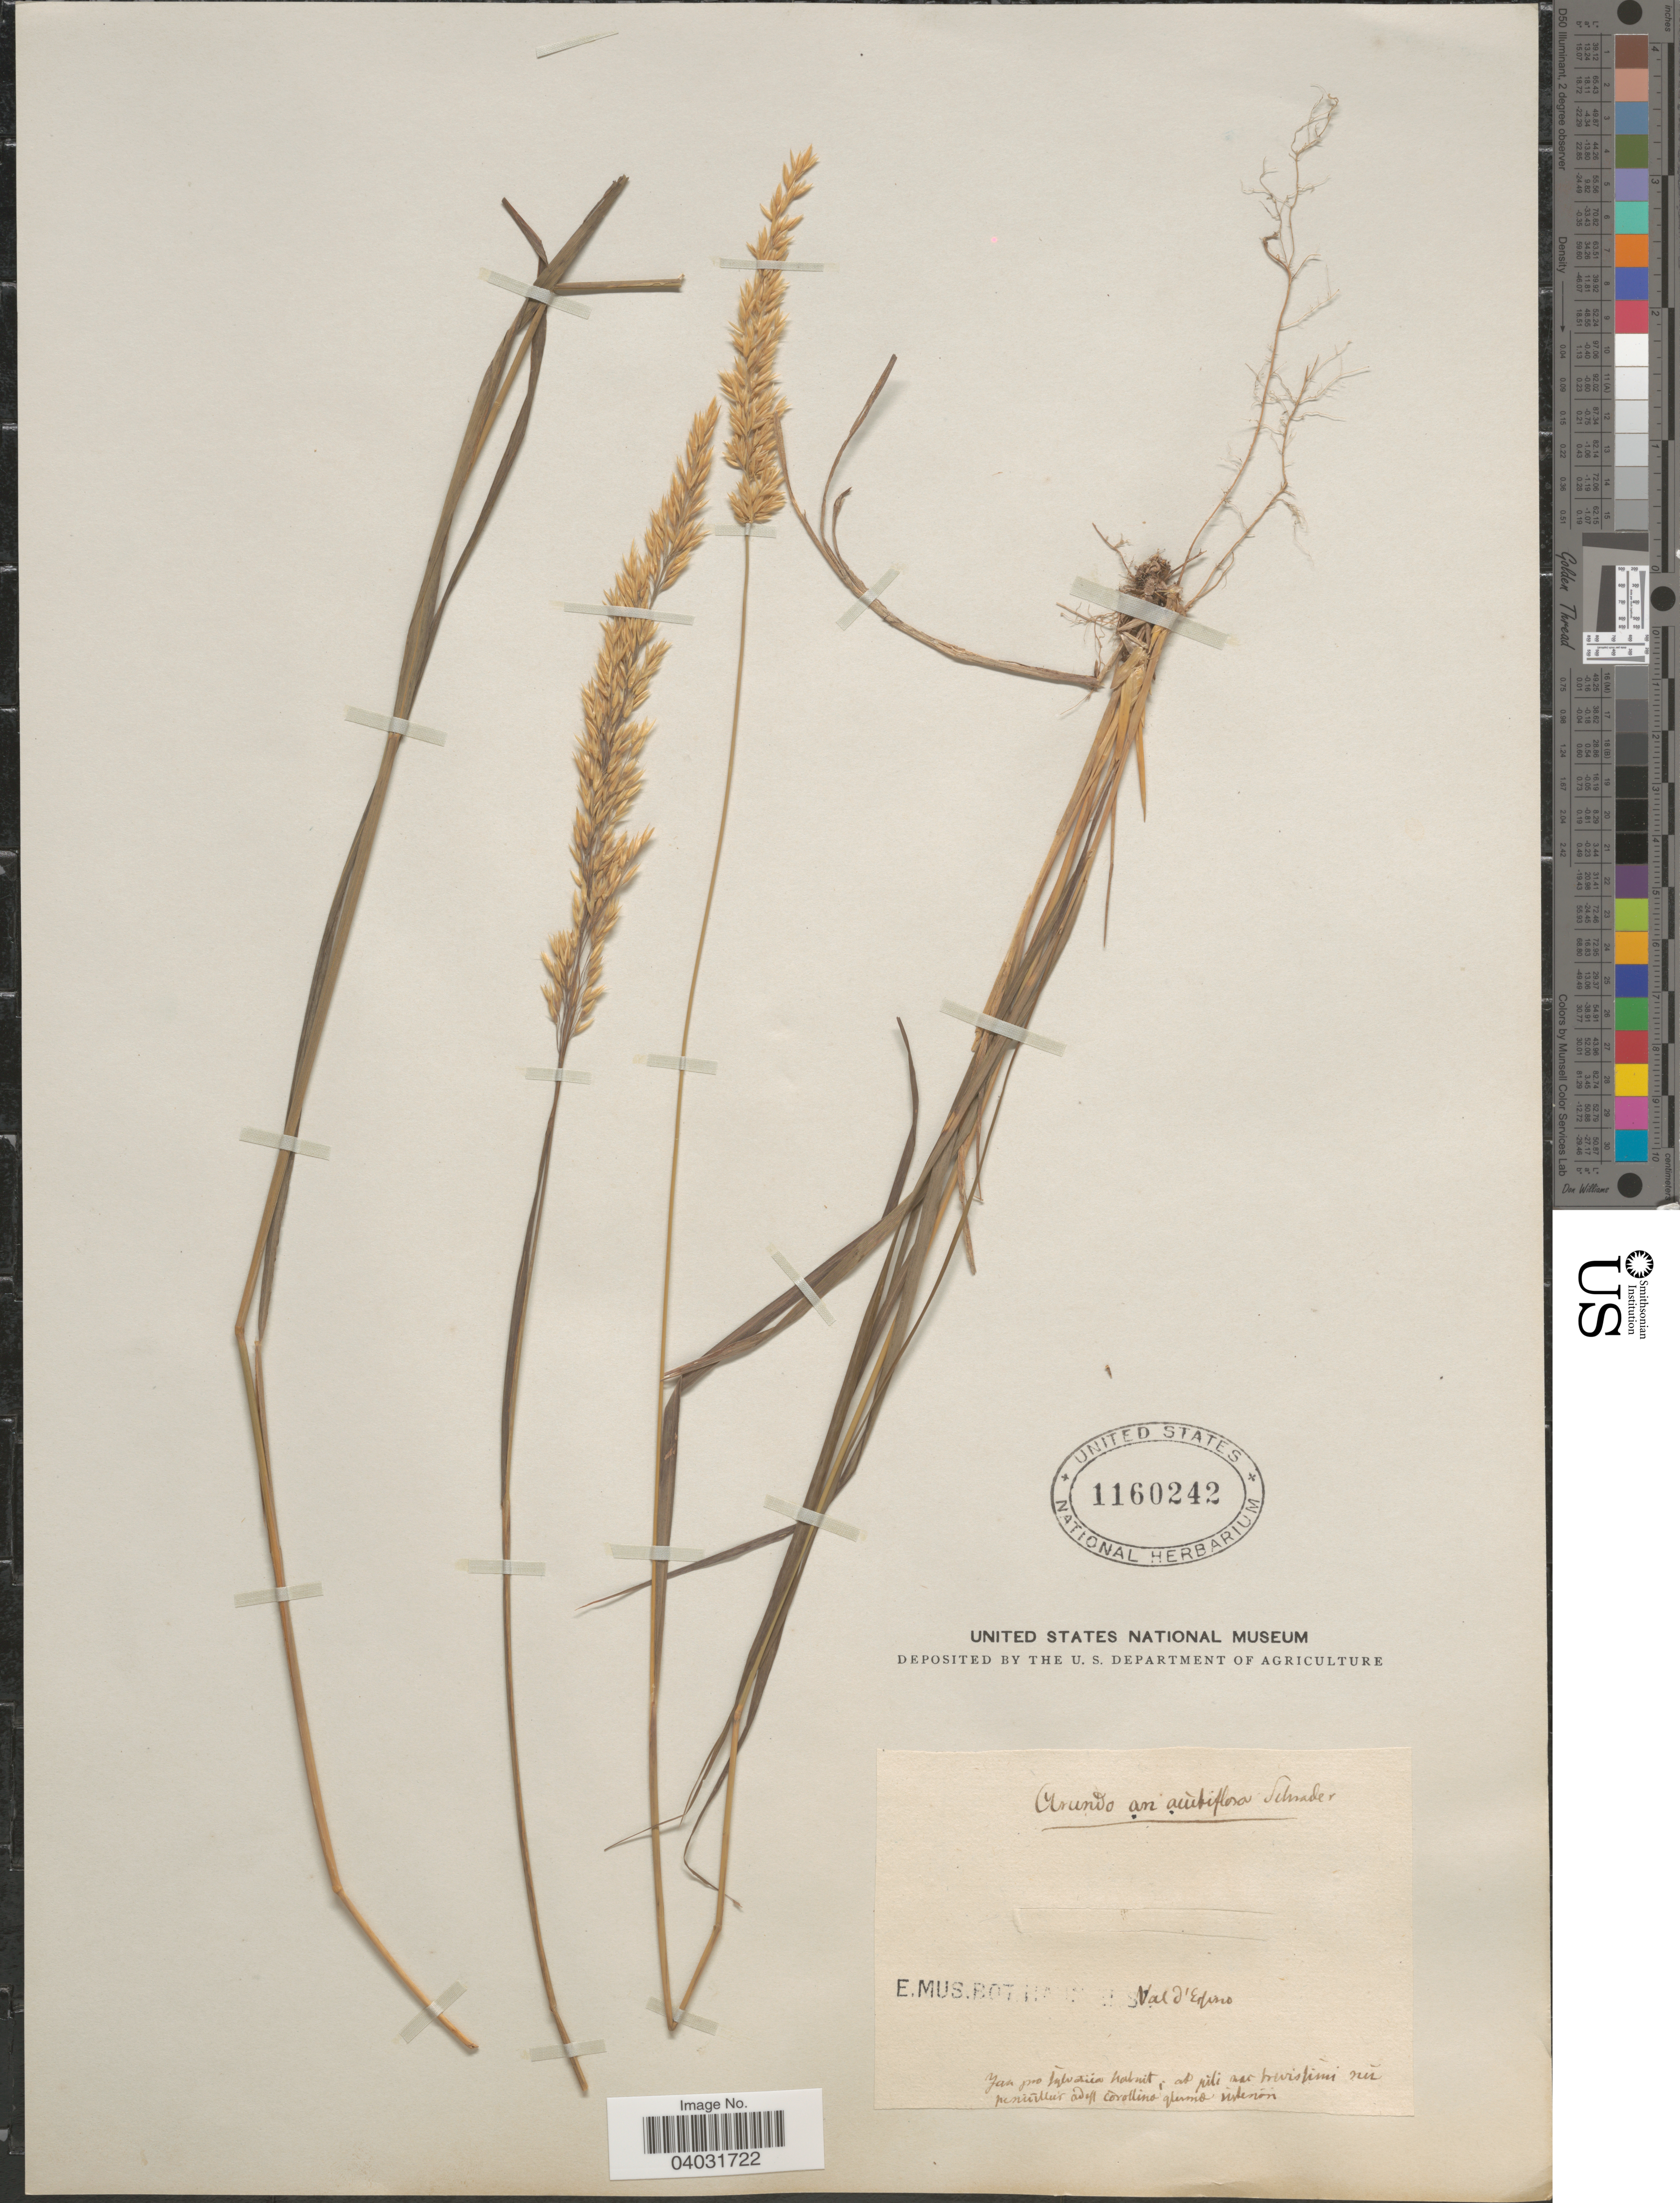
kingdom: Plantae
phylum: Tracheophyta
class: Liliopsida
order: Poales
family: Poaceae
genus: Calamagrostis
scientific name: Calamagrostis sp.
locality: Val d'Erfino.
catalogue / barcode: US 1160242